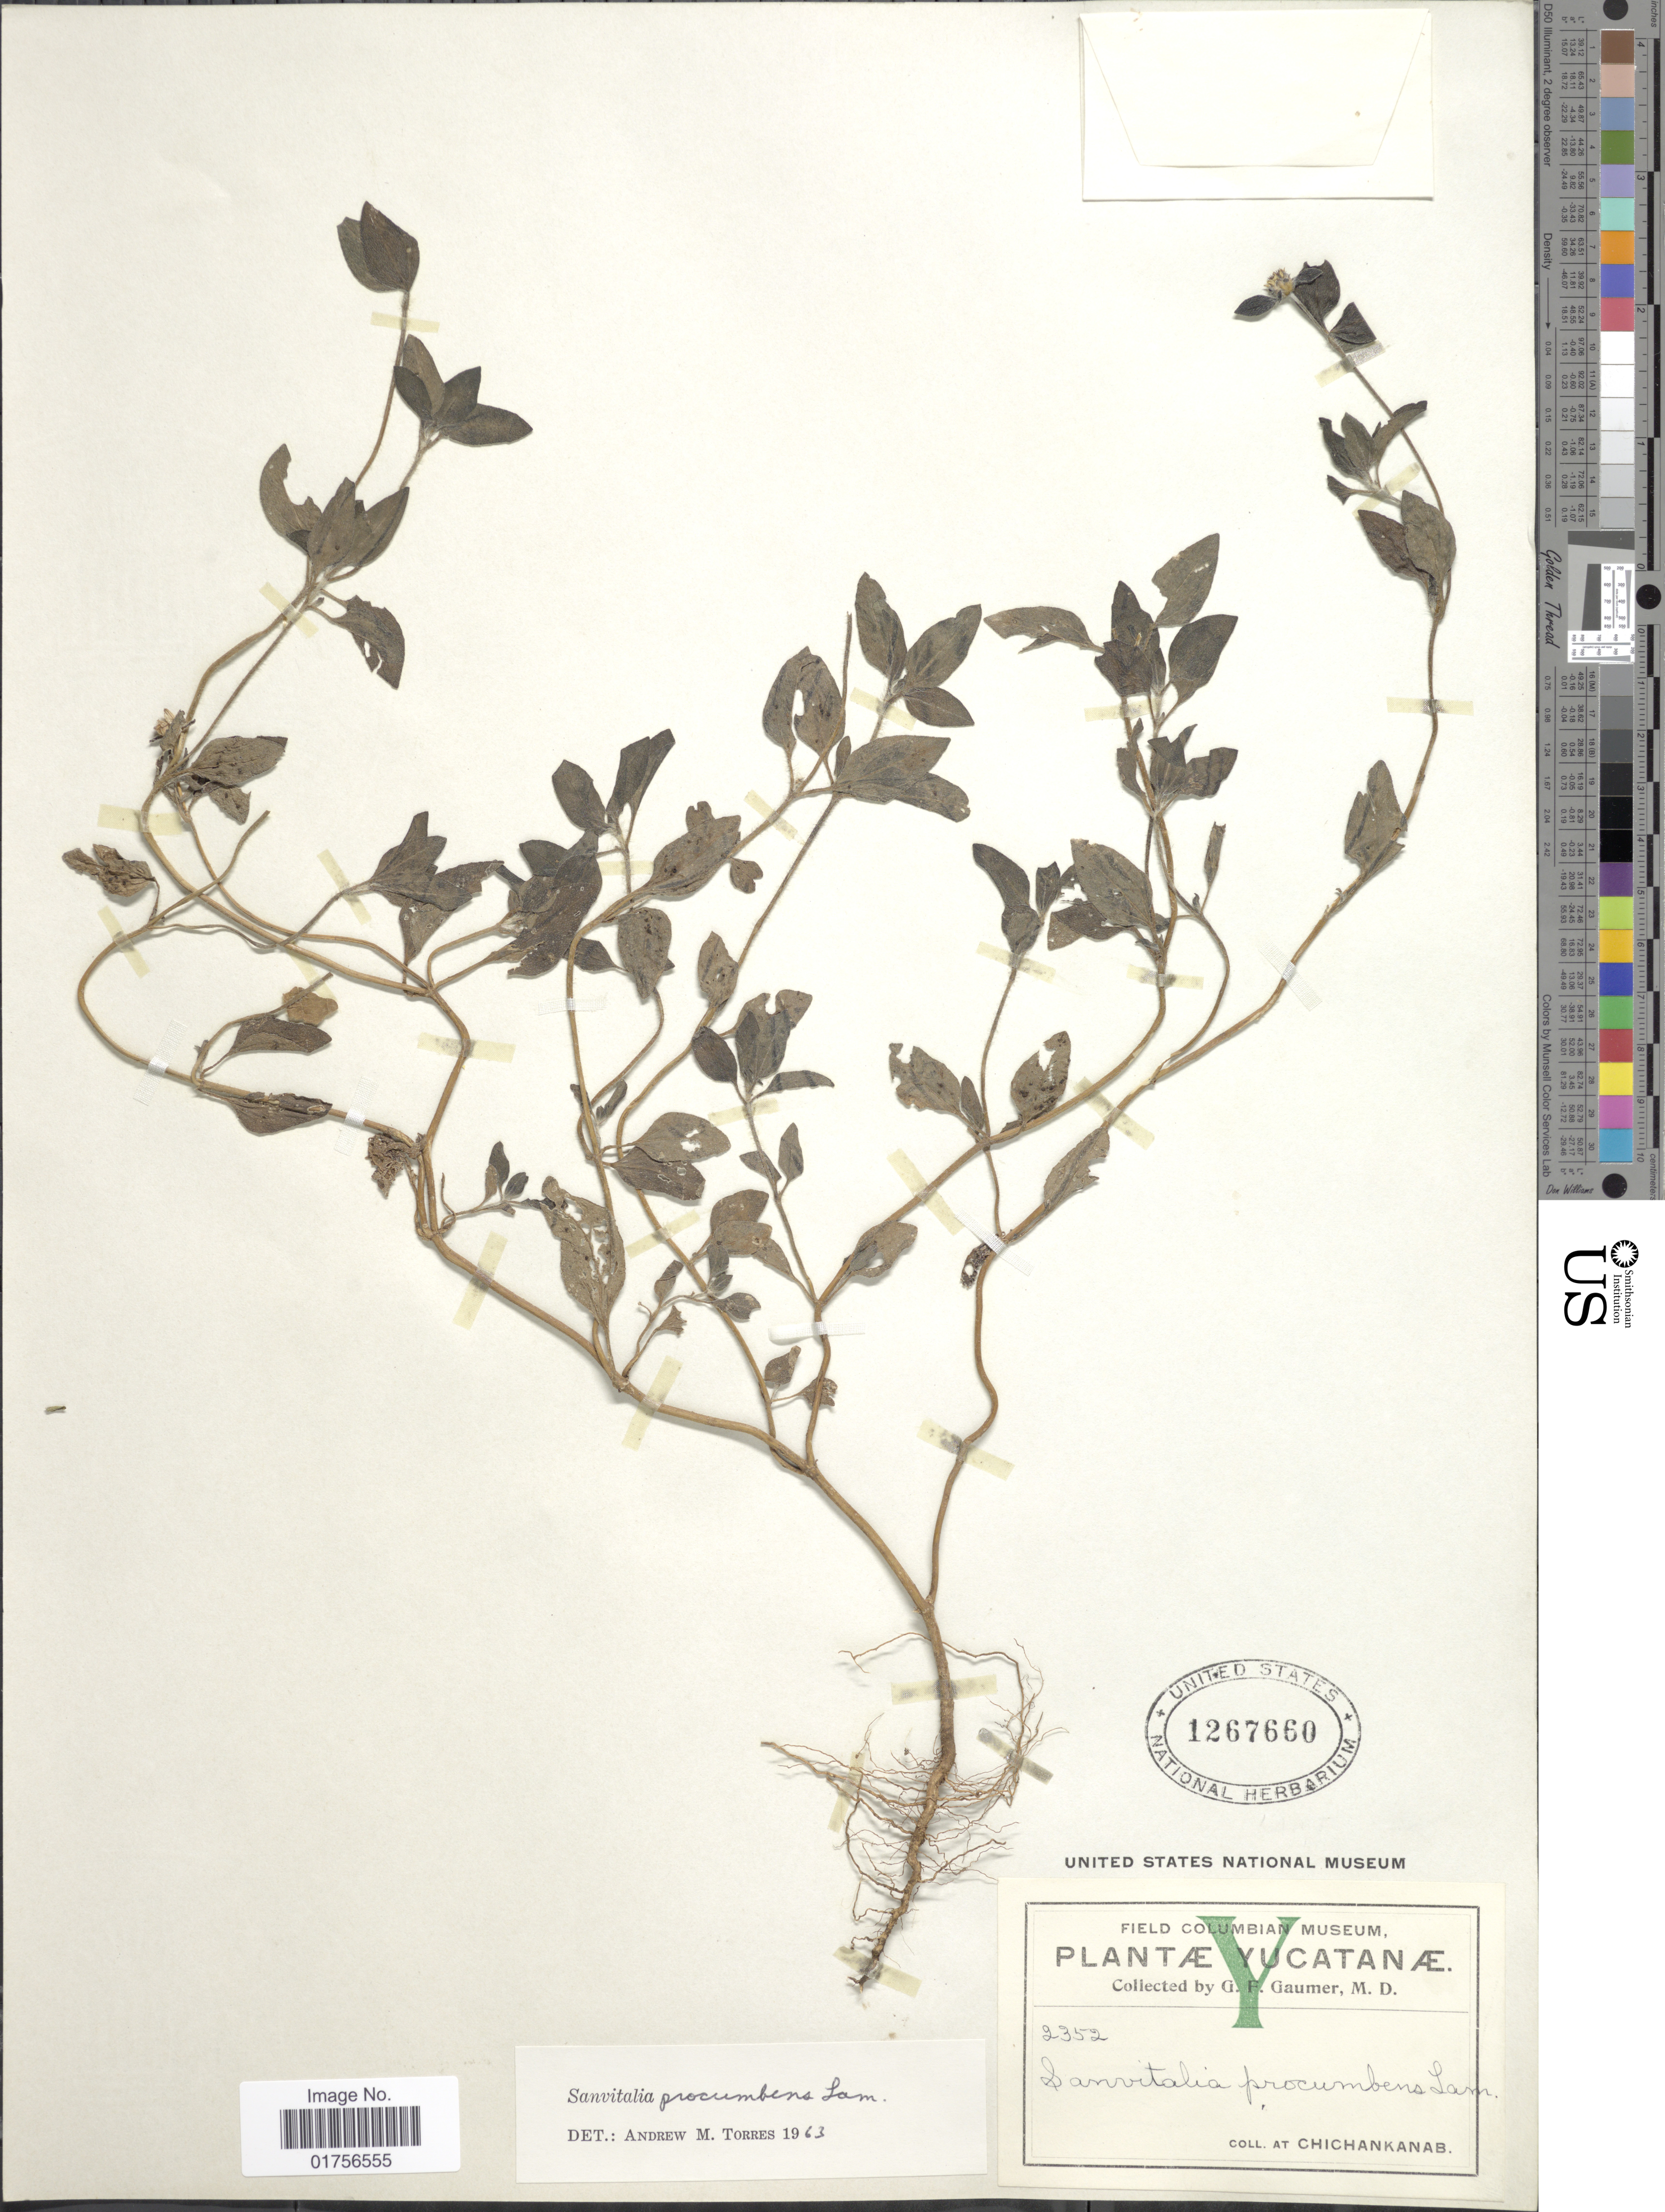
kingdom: Plantae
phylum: Tracheophyta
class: Magnoliopsida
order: Asterales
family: Asteraceae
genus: Sanvitalia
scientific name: Sanvitalia procumbens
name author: Lam.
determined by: Skibicki, Samuel V.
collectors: G. F. Gaumer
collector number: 2352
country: Mexico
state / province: Yucatán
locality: Yucatanae, At Chichankanab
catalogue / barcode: US 1267660